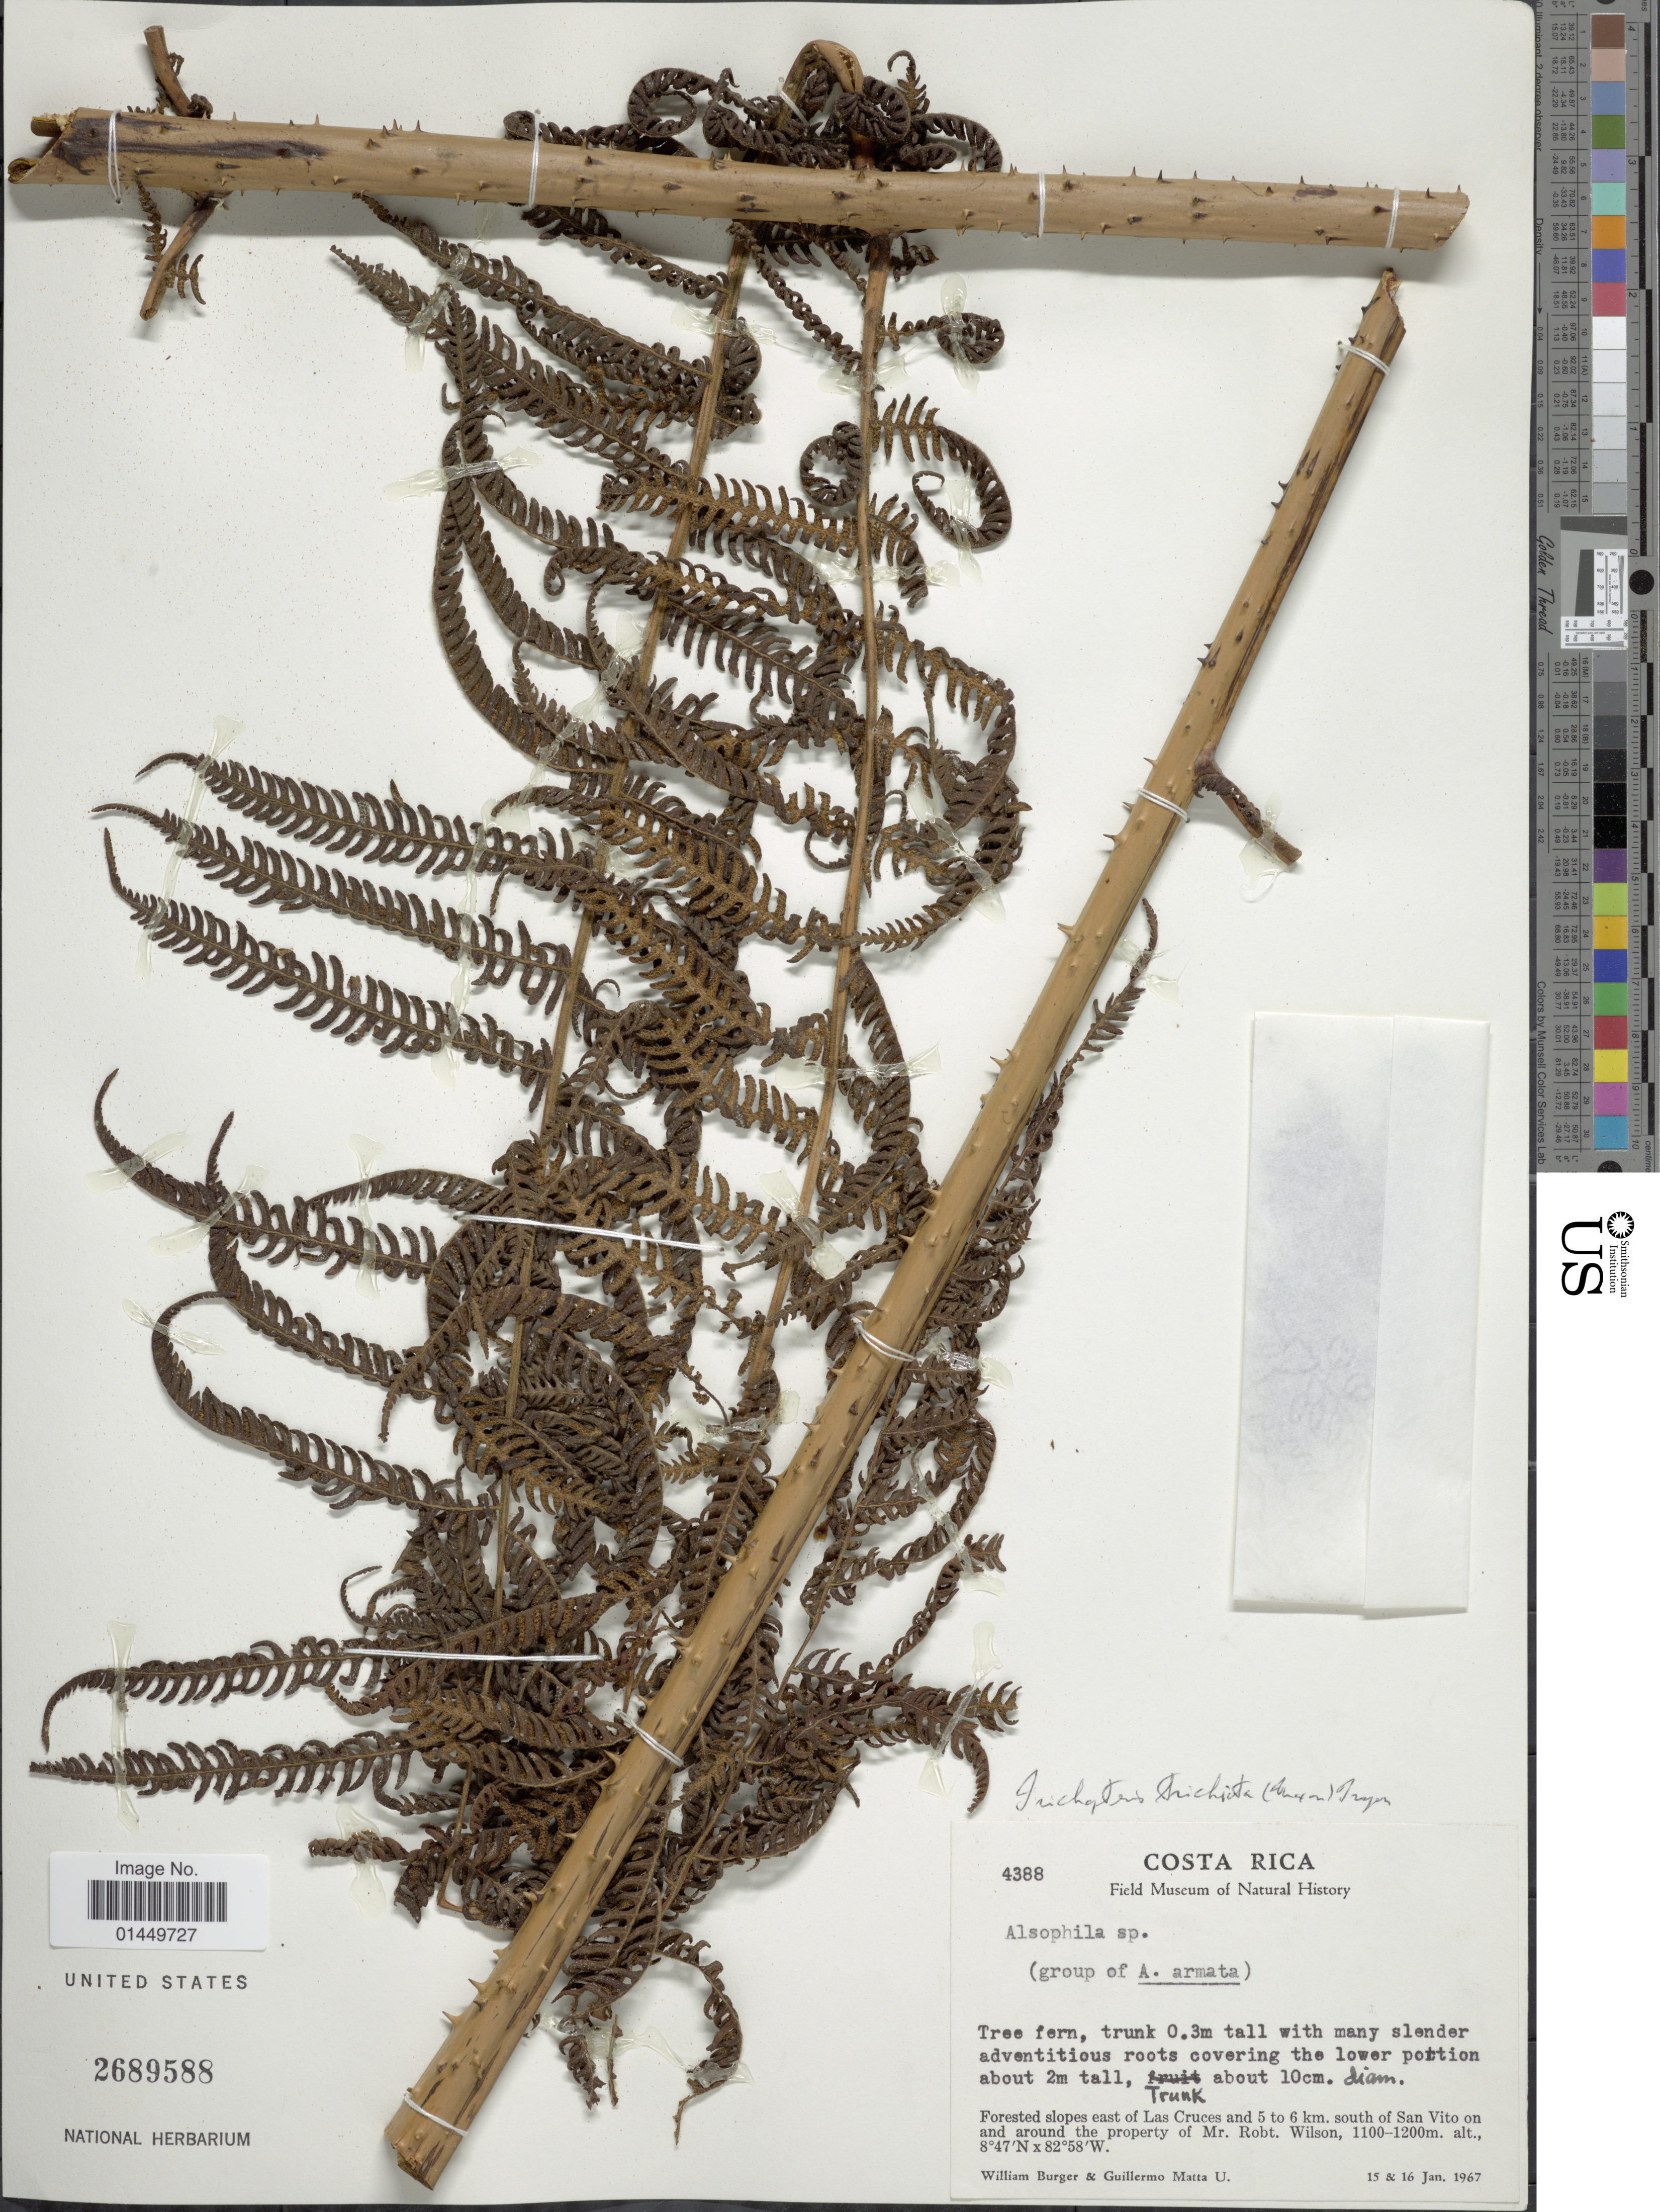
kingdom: Plantae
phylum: Tracheophyta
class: Polypodiopsida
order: Cyatheales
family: Cyatheaceae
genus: Cyathea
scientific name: Cyathea trichiata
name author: (Maxon) Domin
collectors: W. Burger & G. Matta U.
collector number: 4388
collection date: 1967-01-15/1967-01-16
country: Costa Rica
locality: Forested slopes east of Las Cruces and 5 to 6 km. south of San Vito on and around the property of Mr. Robt. Wilson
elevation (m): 1100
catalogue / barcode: US 2689588